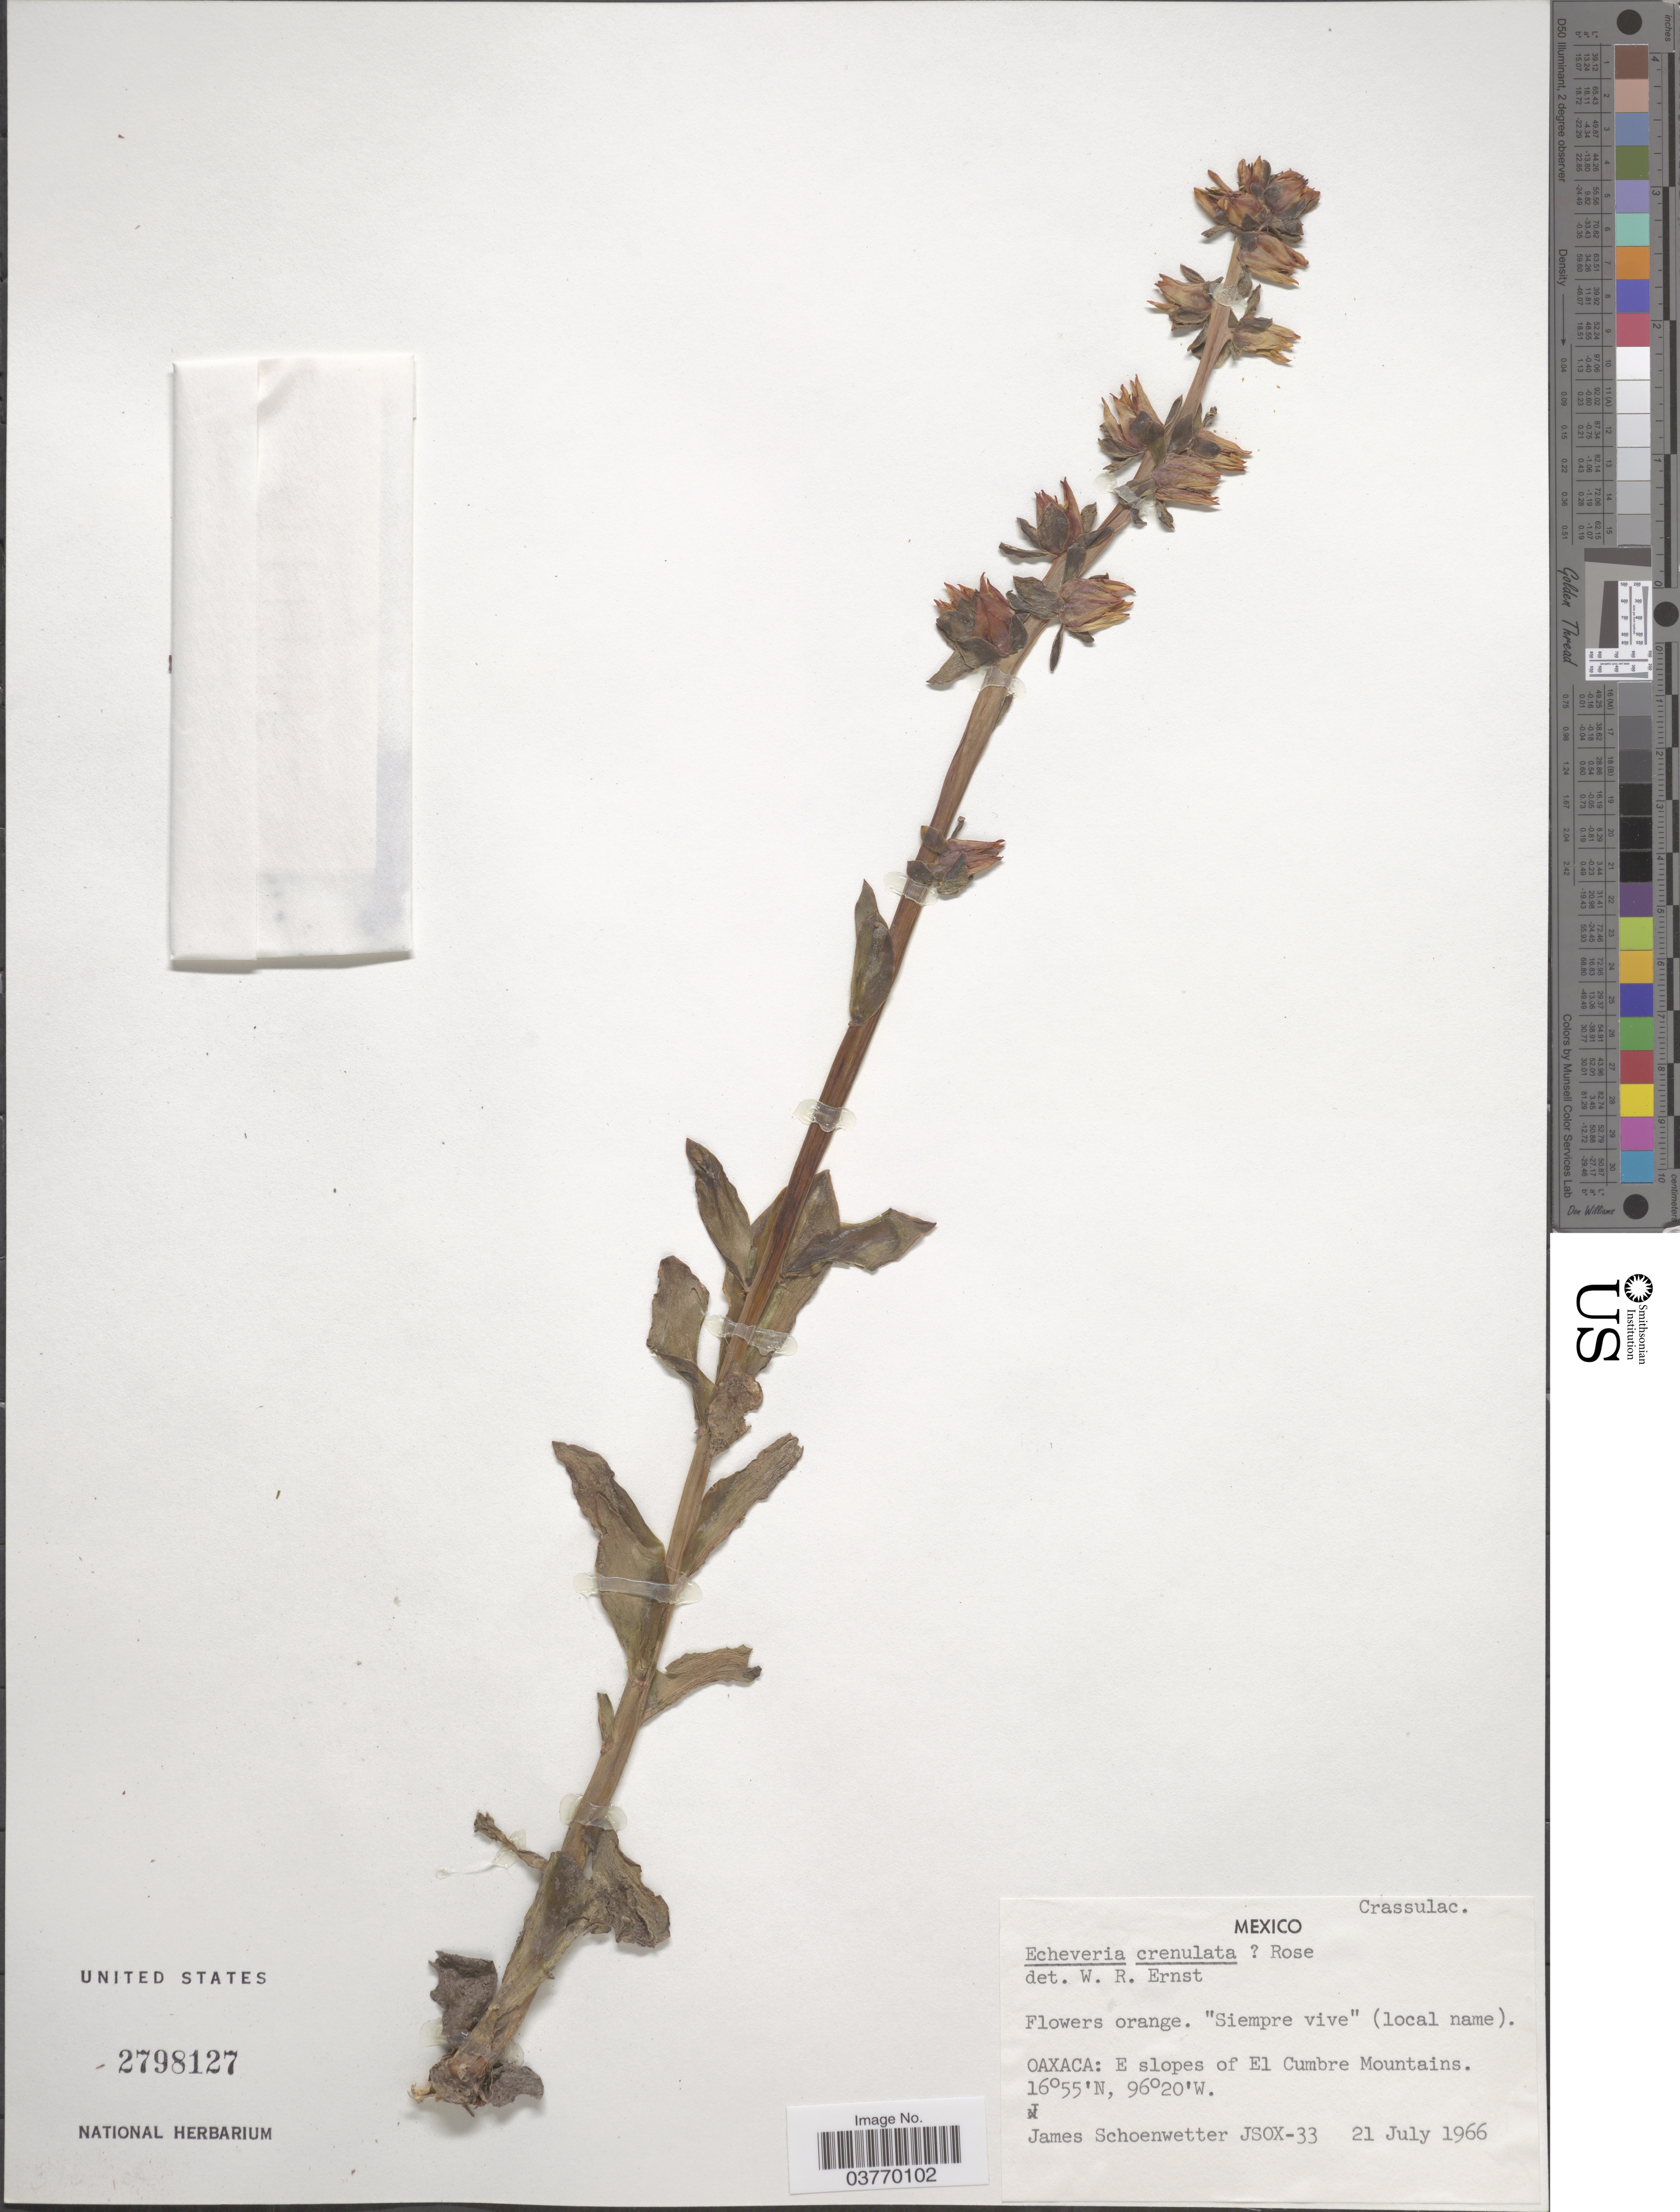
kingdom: Plantae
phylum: Tracheophyta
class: Magnoliopsida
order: Saxifragales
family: Crassulaceae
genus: Echeveria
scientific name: Echeveria crenulata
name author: Rose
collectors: J. Schoenwetter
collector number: JSOX-33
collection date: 1966-07-21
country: Mexico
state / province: Oaxaca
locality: E slopes of El Cumbre Mountains.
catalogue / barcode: US 2798127